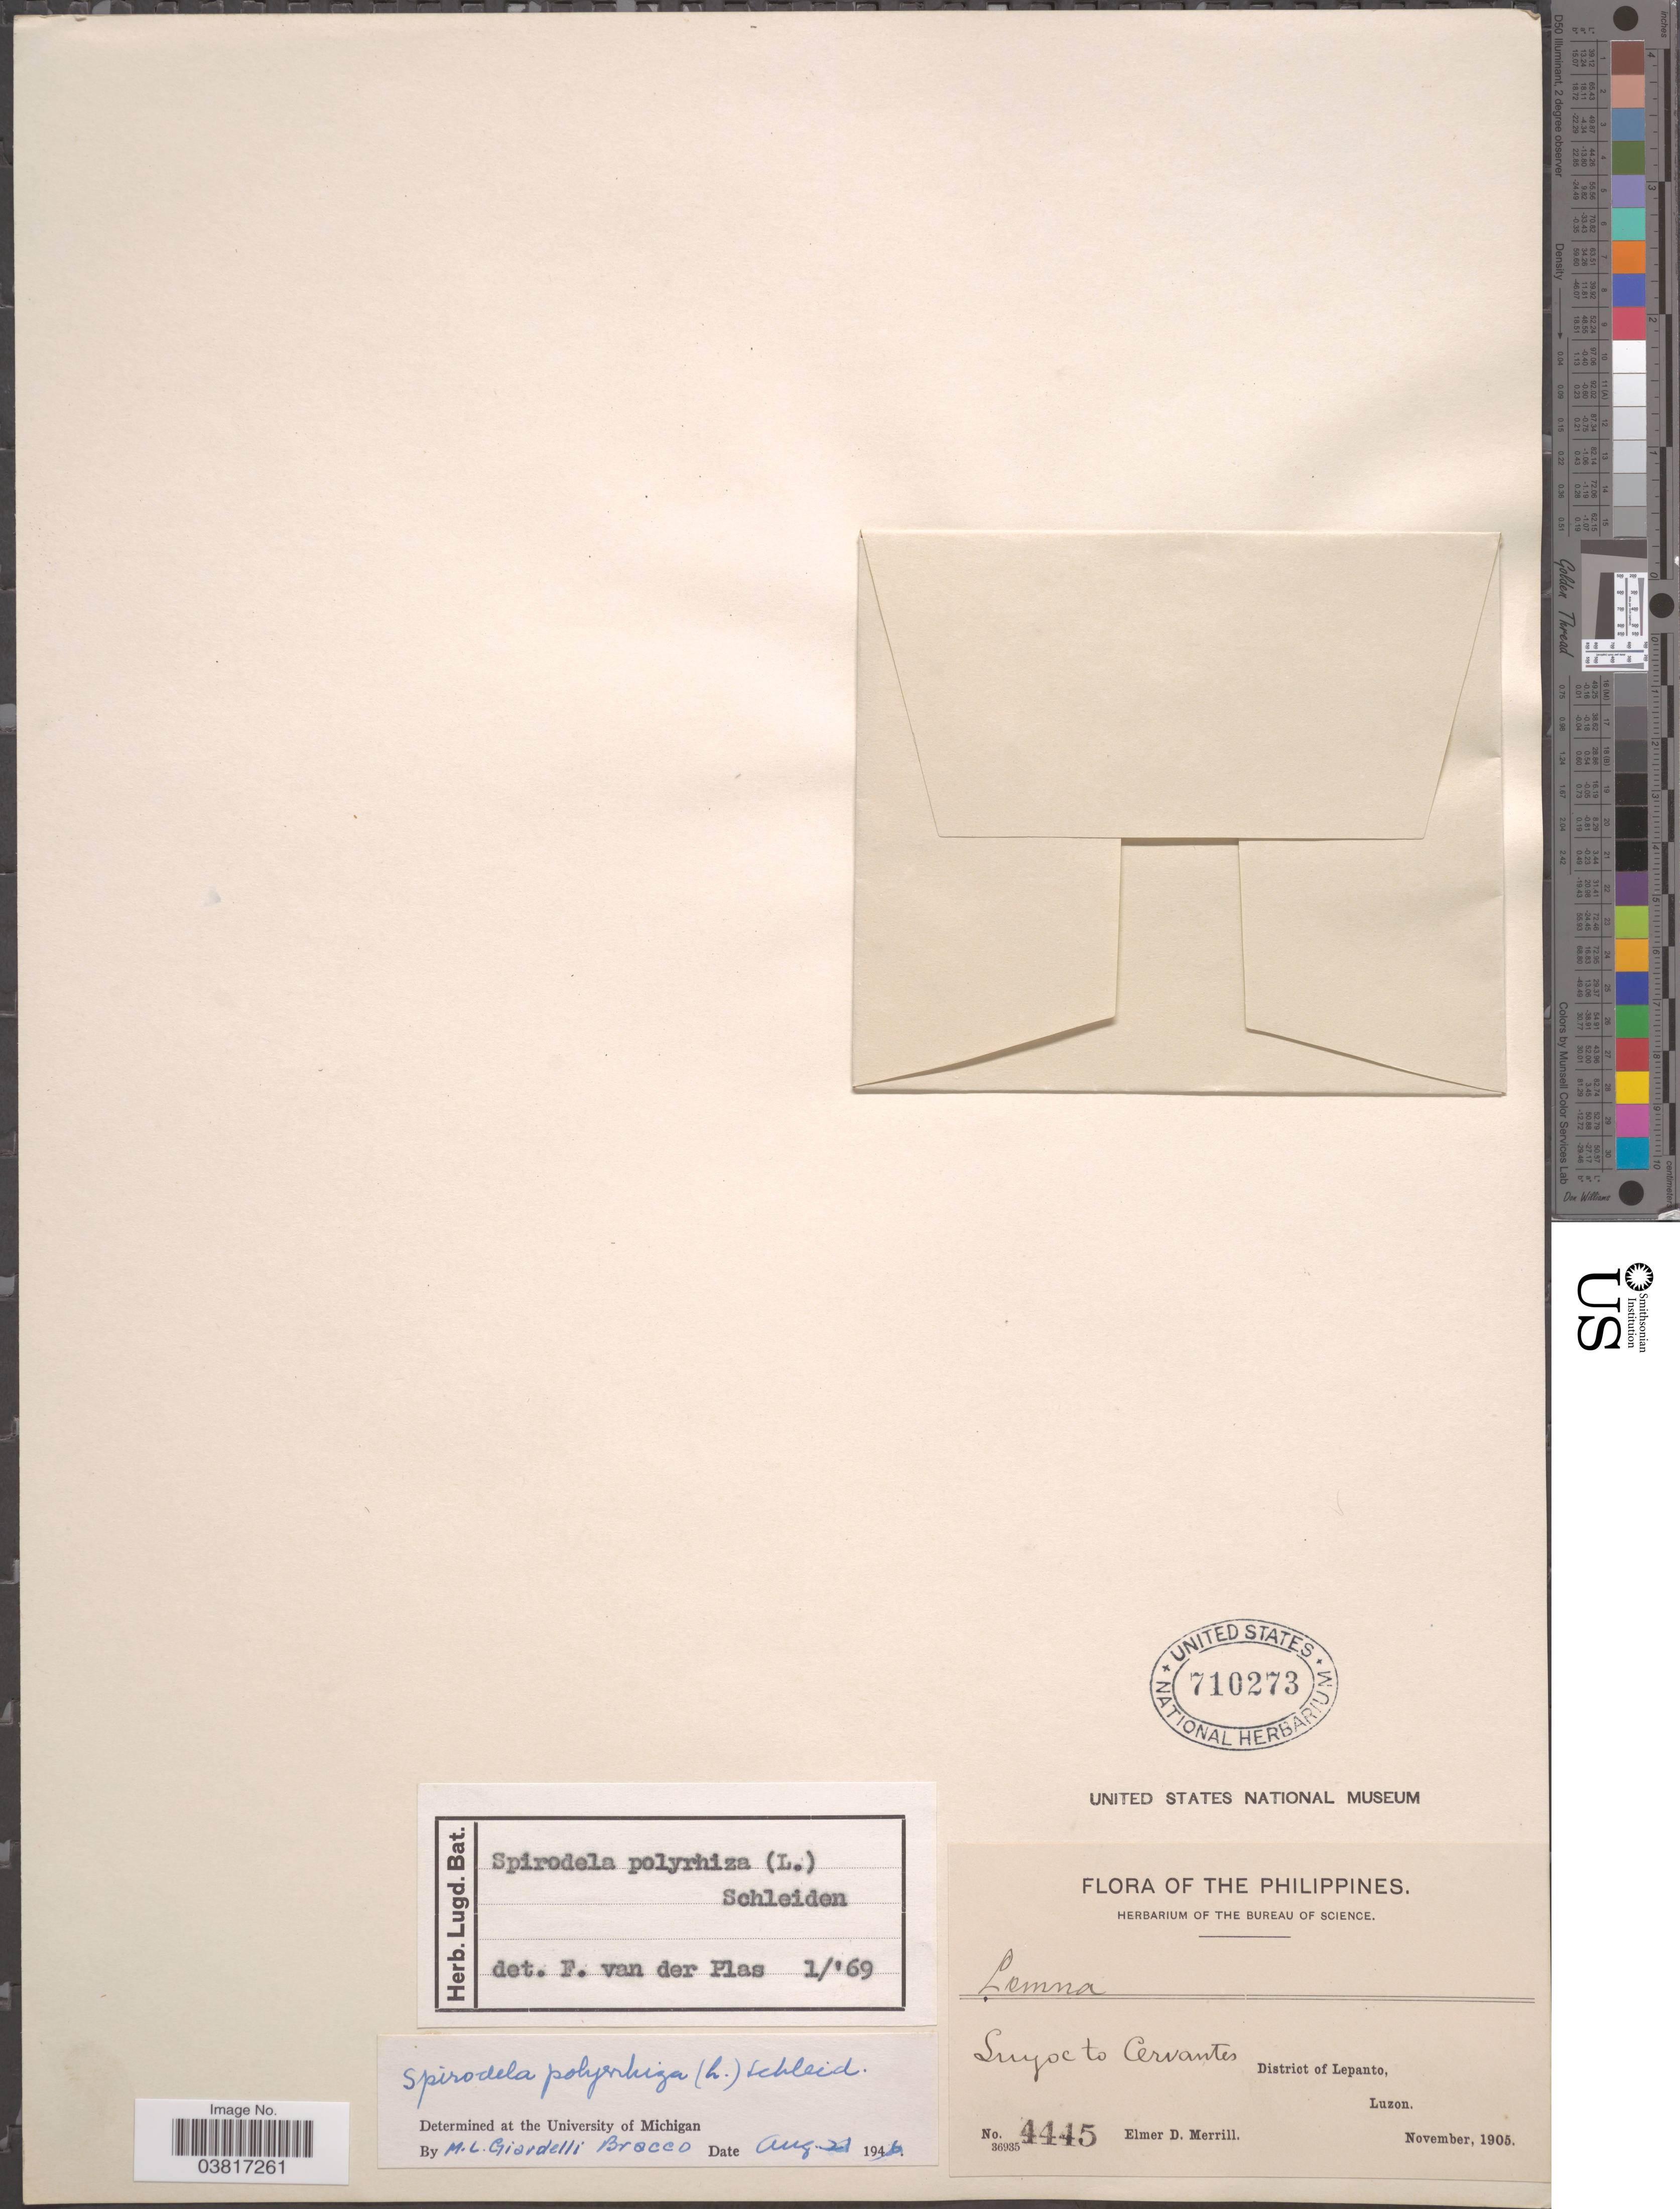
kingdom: Plantae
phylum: Tracheophyta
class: Liliopsida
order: Alismatales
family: Araceae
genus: Spirodela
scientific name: Spirodela polyrrhiza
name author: (L.) Schleid.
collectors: E. D. Merrill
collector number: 4445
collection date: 1905-11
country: Philippines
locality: Suyoc to Cervantes District of Lepanto, Luzon.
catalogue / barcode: US 710273